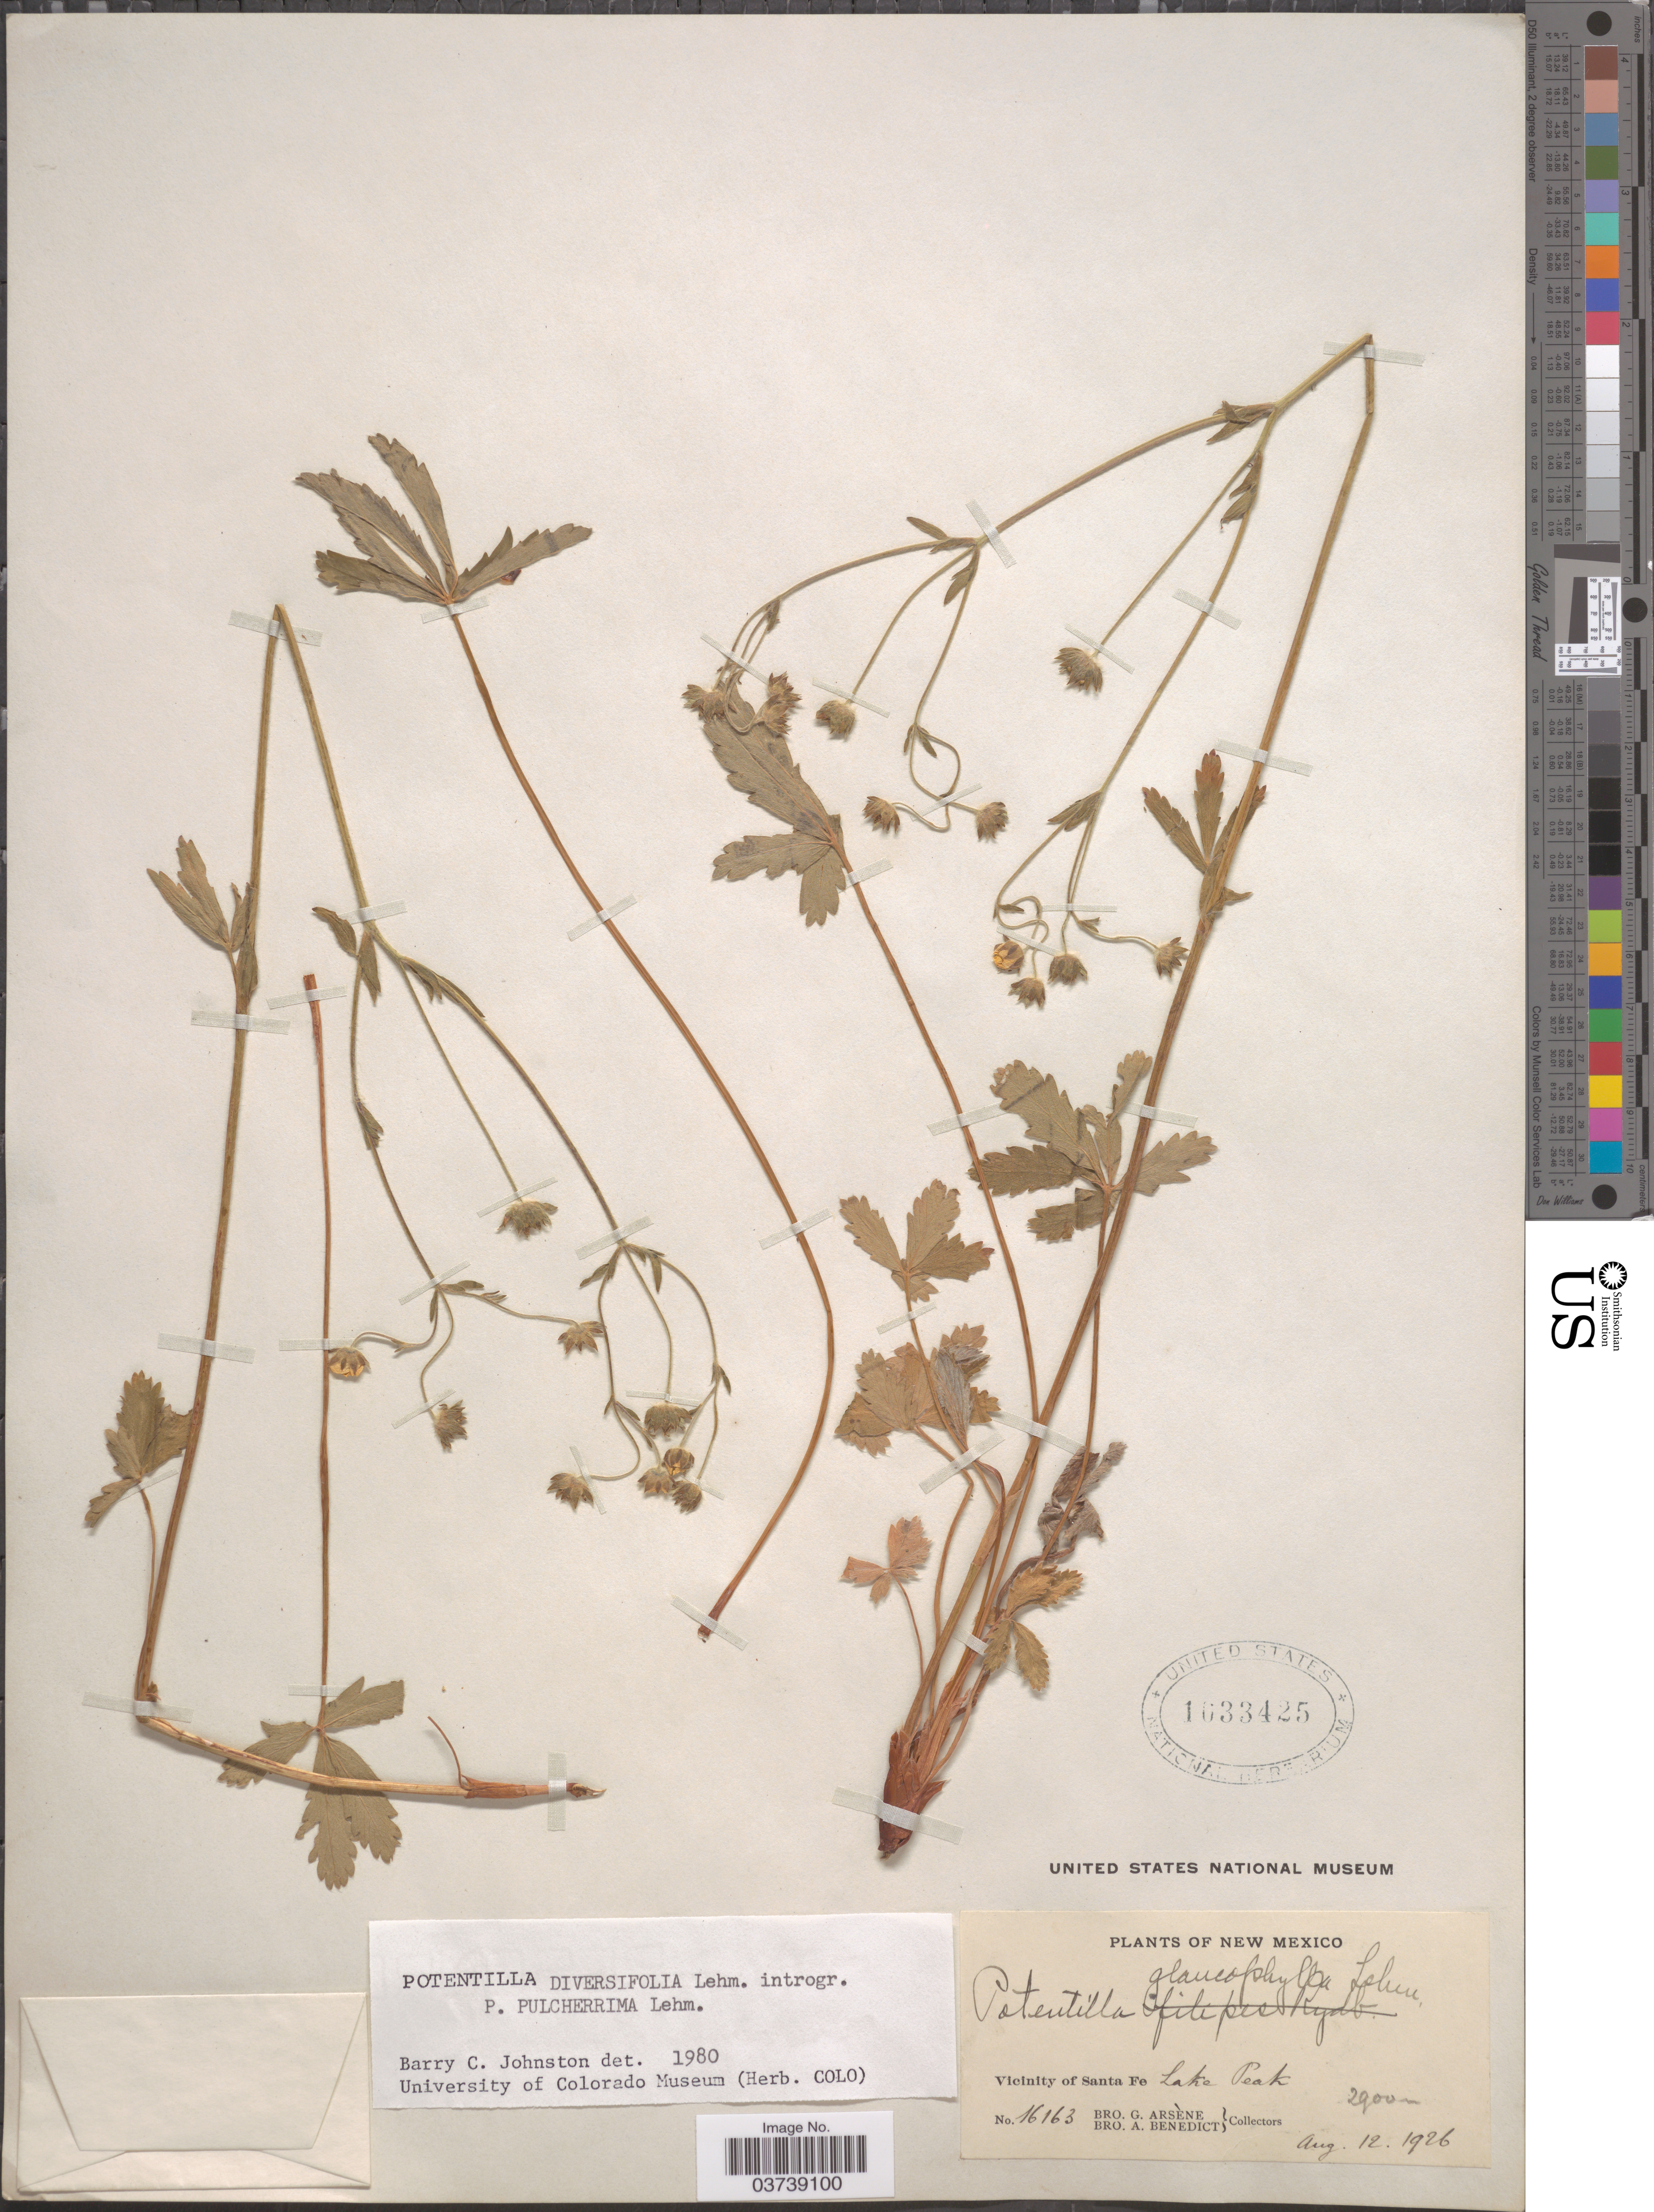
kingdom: Plantae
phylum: Tracheophyta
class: Magnoliopsida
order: Rosales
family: Rosaceae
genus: Potentilla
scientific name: Potentilla diversifolia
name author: Lehm.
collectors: Bro. G. Arsène & Bro. A. Benedict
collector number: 16163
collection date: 1926-08-12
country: United States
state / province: New Mexico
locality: Vicinity of Santa Fe Lake Peak.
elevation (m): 2900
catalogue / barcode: US 1033425